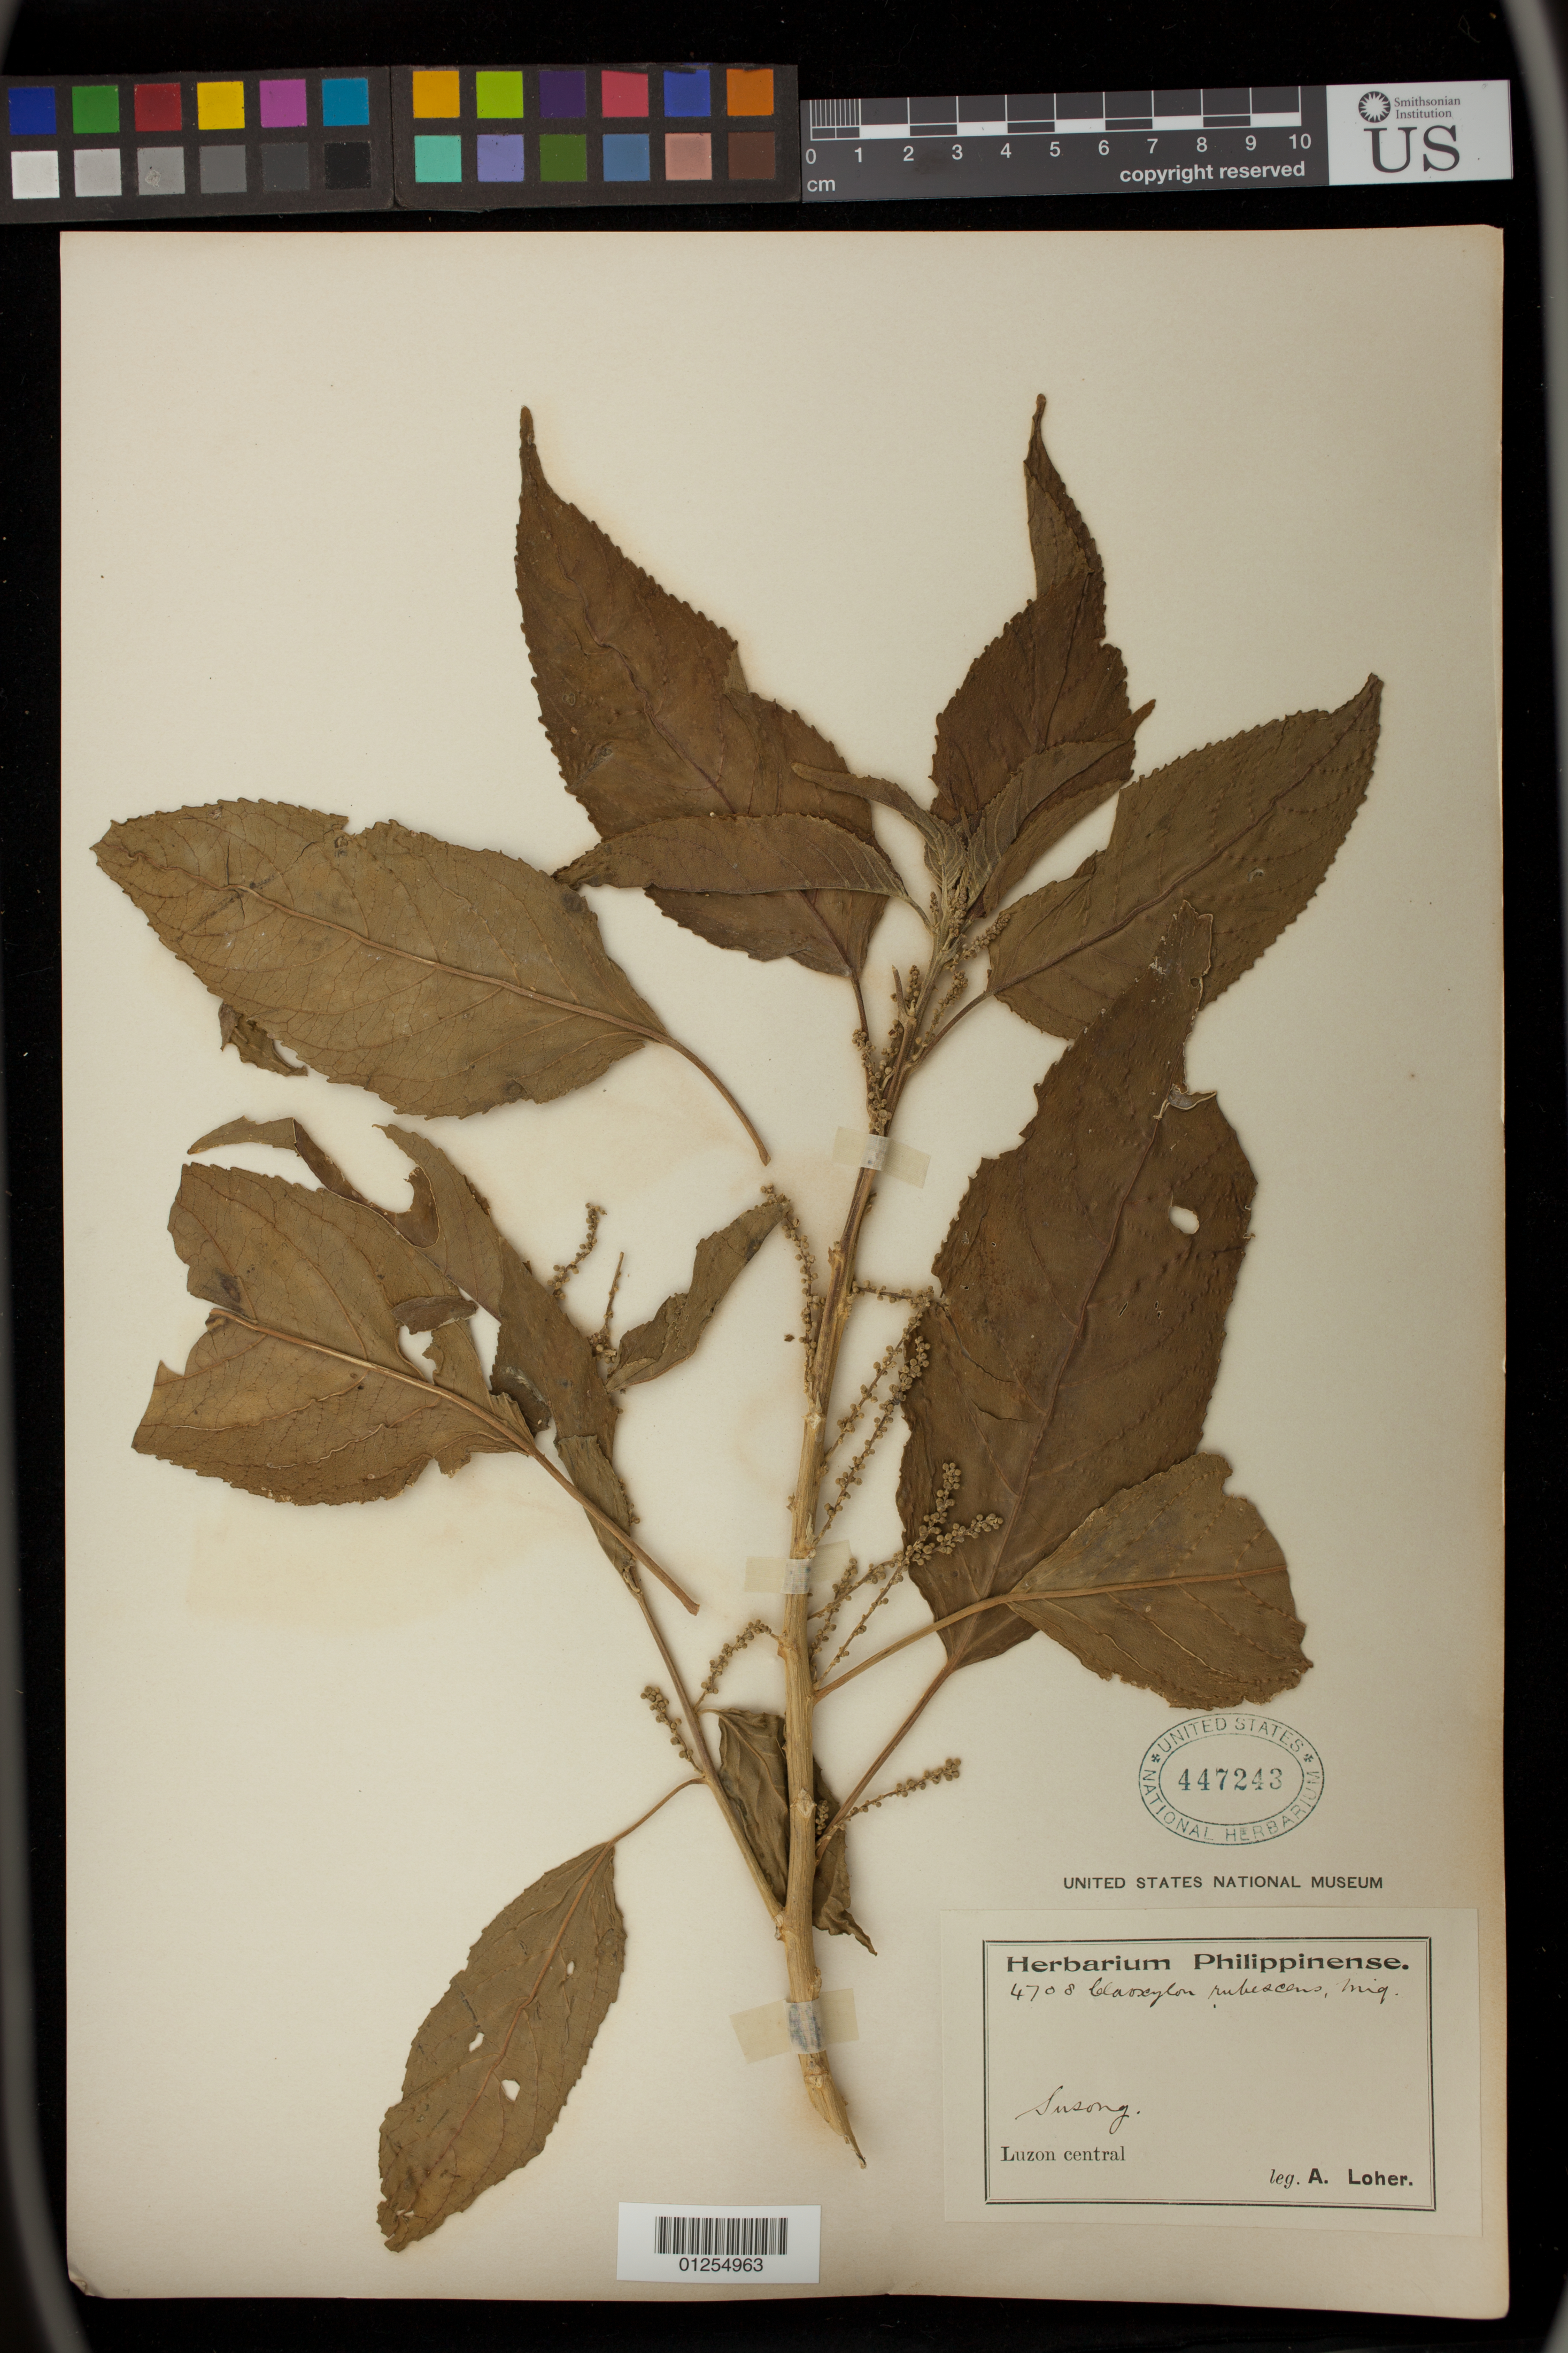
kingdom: Plantae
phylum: Tracheophyta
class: Magnoliopsida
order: Malpighiales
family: Euphorbiaceae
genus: Claoxylon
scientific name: Claoxylon rebescens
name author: Miq.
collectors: A. Loher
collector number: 4708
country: Philippines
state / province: Central Luzon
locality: Susong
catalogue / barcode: US 447243